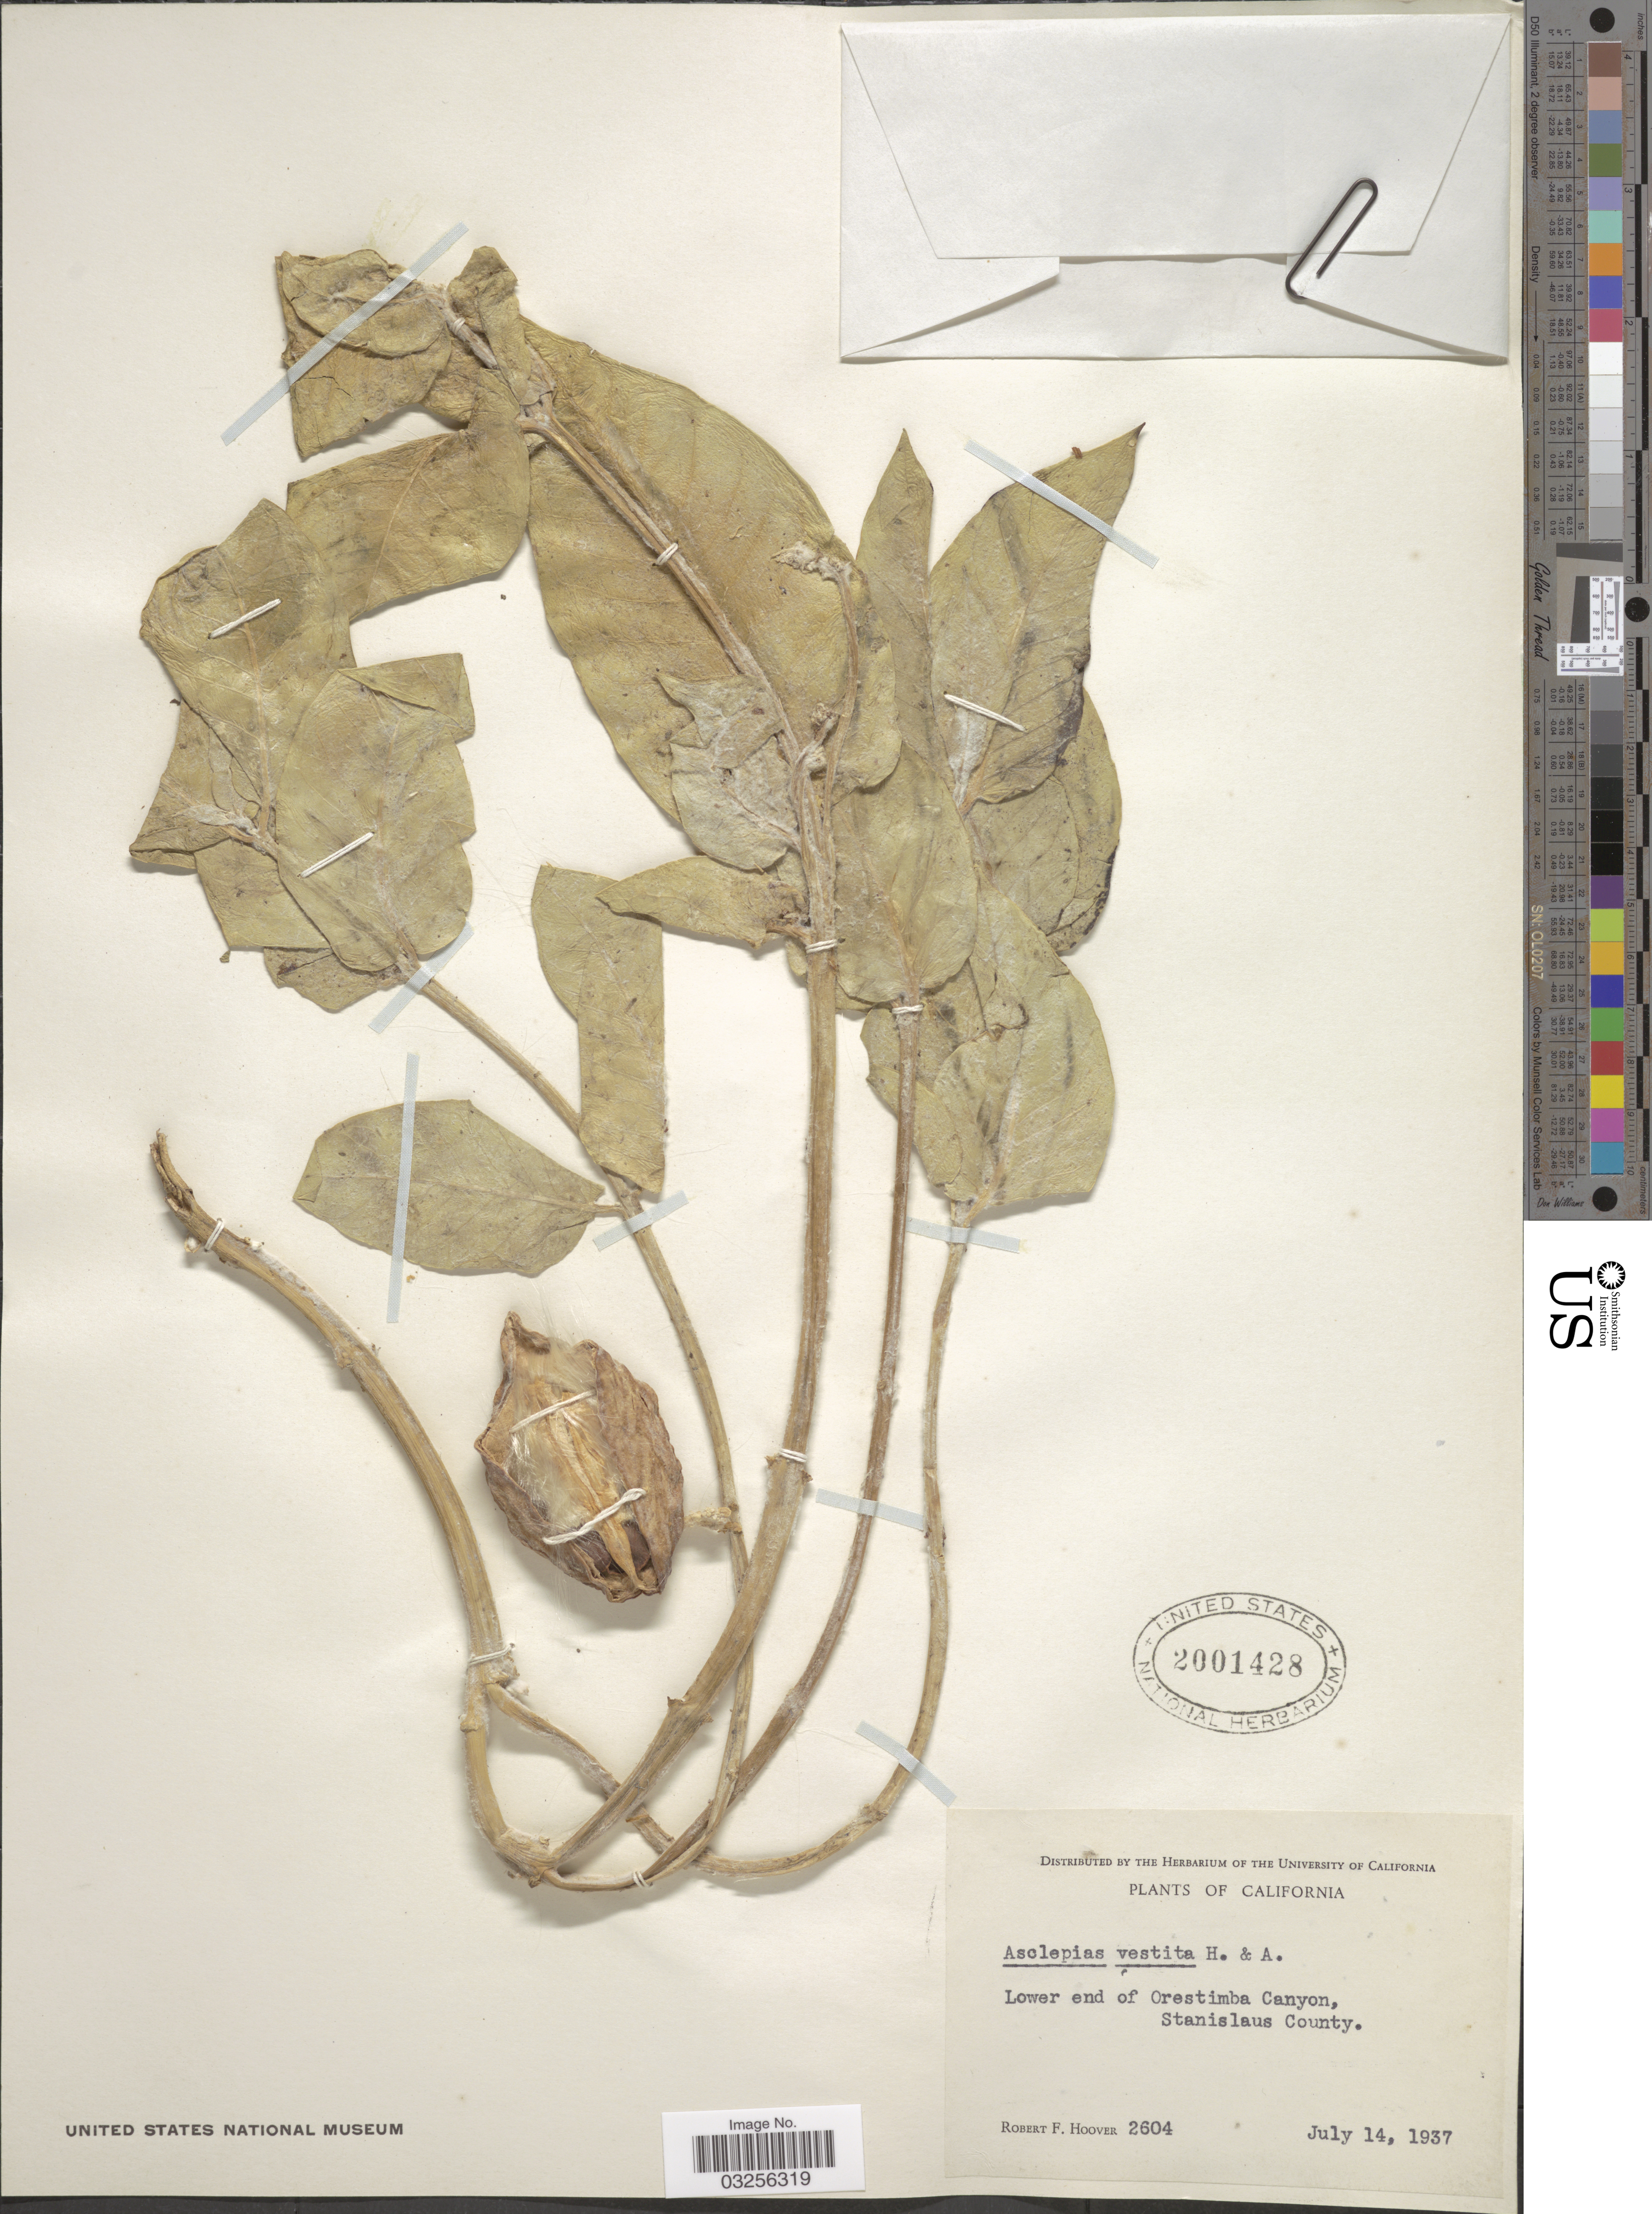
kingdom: Plantae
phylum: Tracheophyta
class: Magnoliopsida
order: Gentianales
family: Apocynaceae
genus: Asclepias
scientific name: Asclepias vestita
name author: Hook. & Arn.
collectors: R. F. Hoover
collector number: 2604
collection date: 1937-07-14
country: United States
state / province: California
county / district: Stanislaus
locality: Lower end of Orestimba Canyon, Stanislaus County.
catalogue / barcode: US 2001428